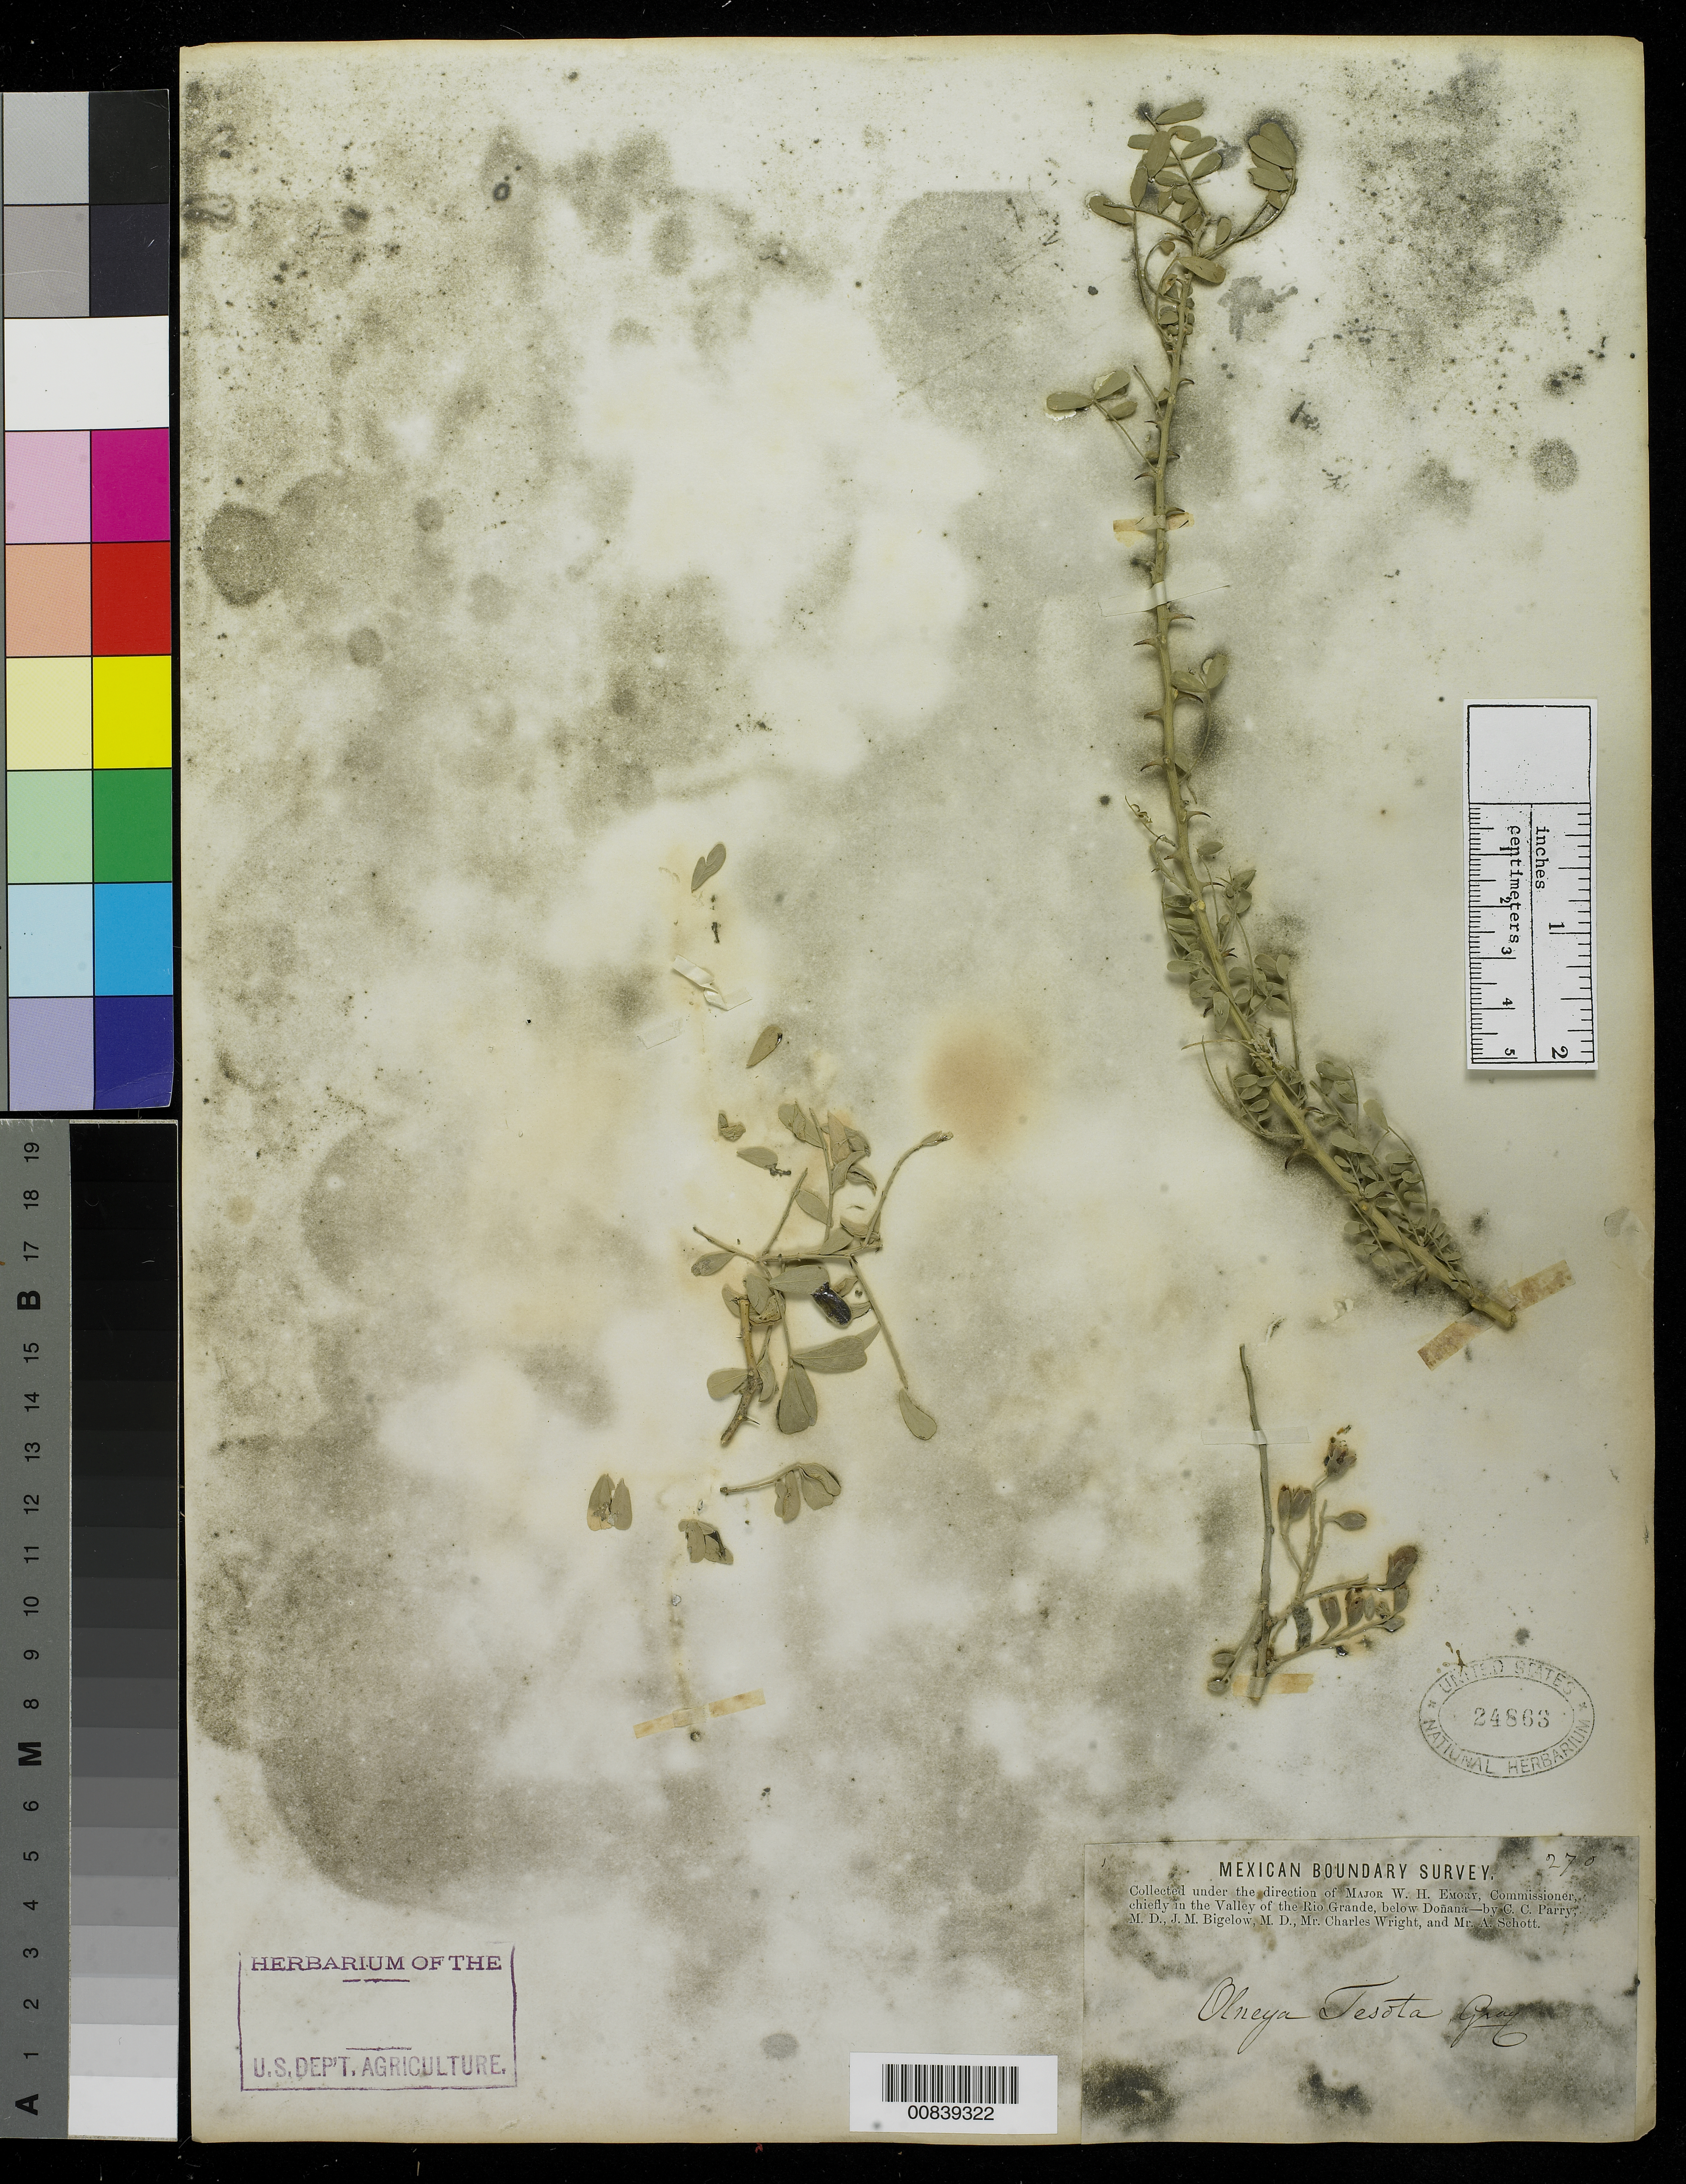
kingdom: Plantae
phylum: Tracheophyta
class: Magnoliopsida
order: Fabales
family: Fabaceae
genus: Olneya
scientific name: Olneya tesota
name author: A. Gray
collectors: C. C. Parry, J. M. Bigelow, C. Wright & A. C. V. Schott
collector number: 270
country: United States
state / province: New Mexico / Texas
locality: Valley of the Rio Grande, below Doñana.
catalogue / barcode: US 24863